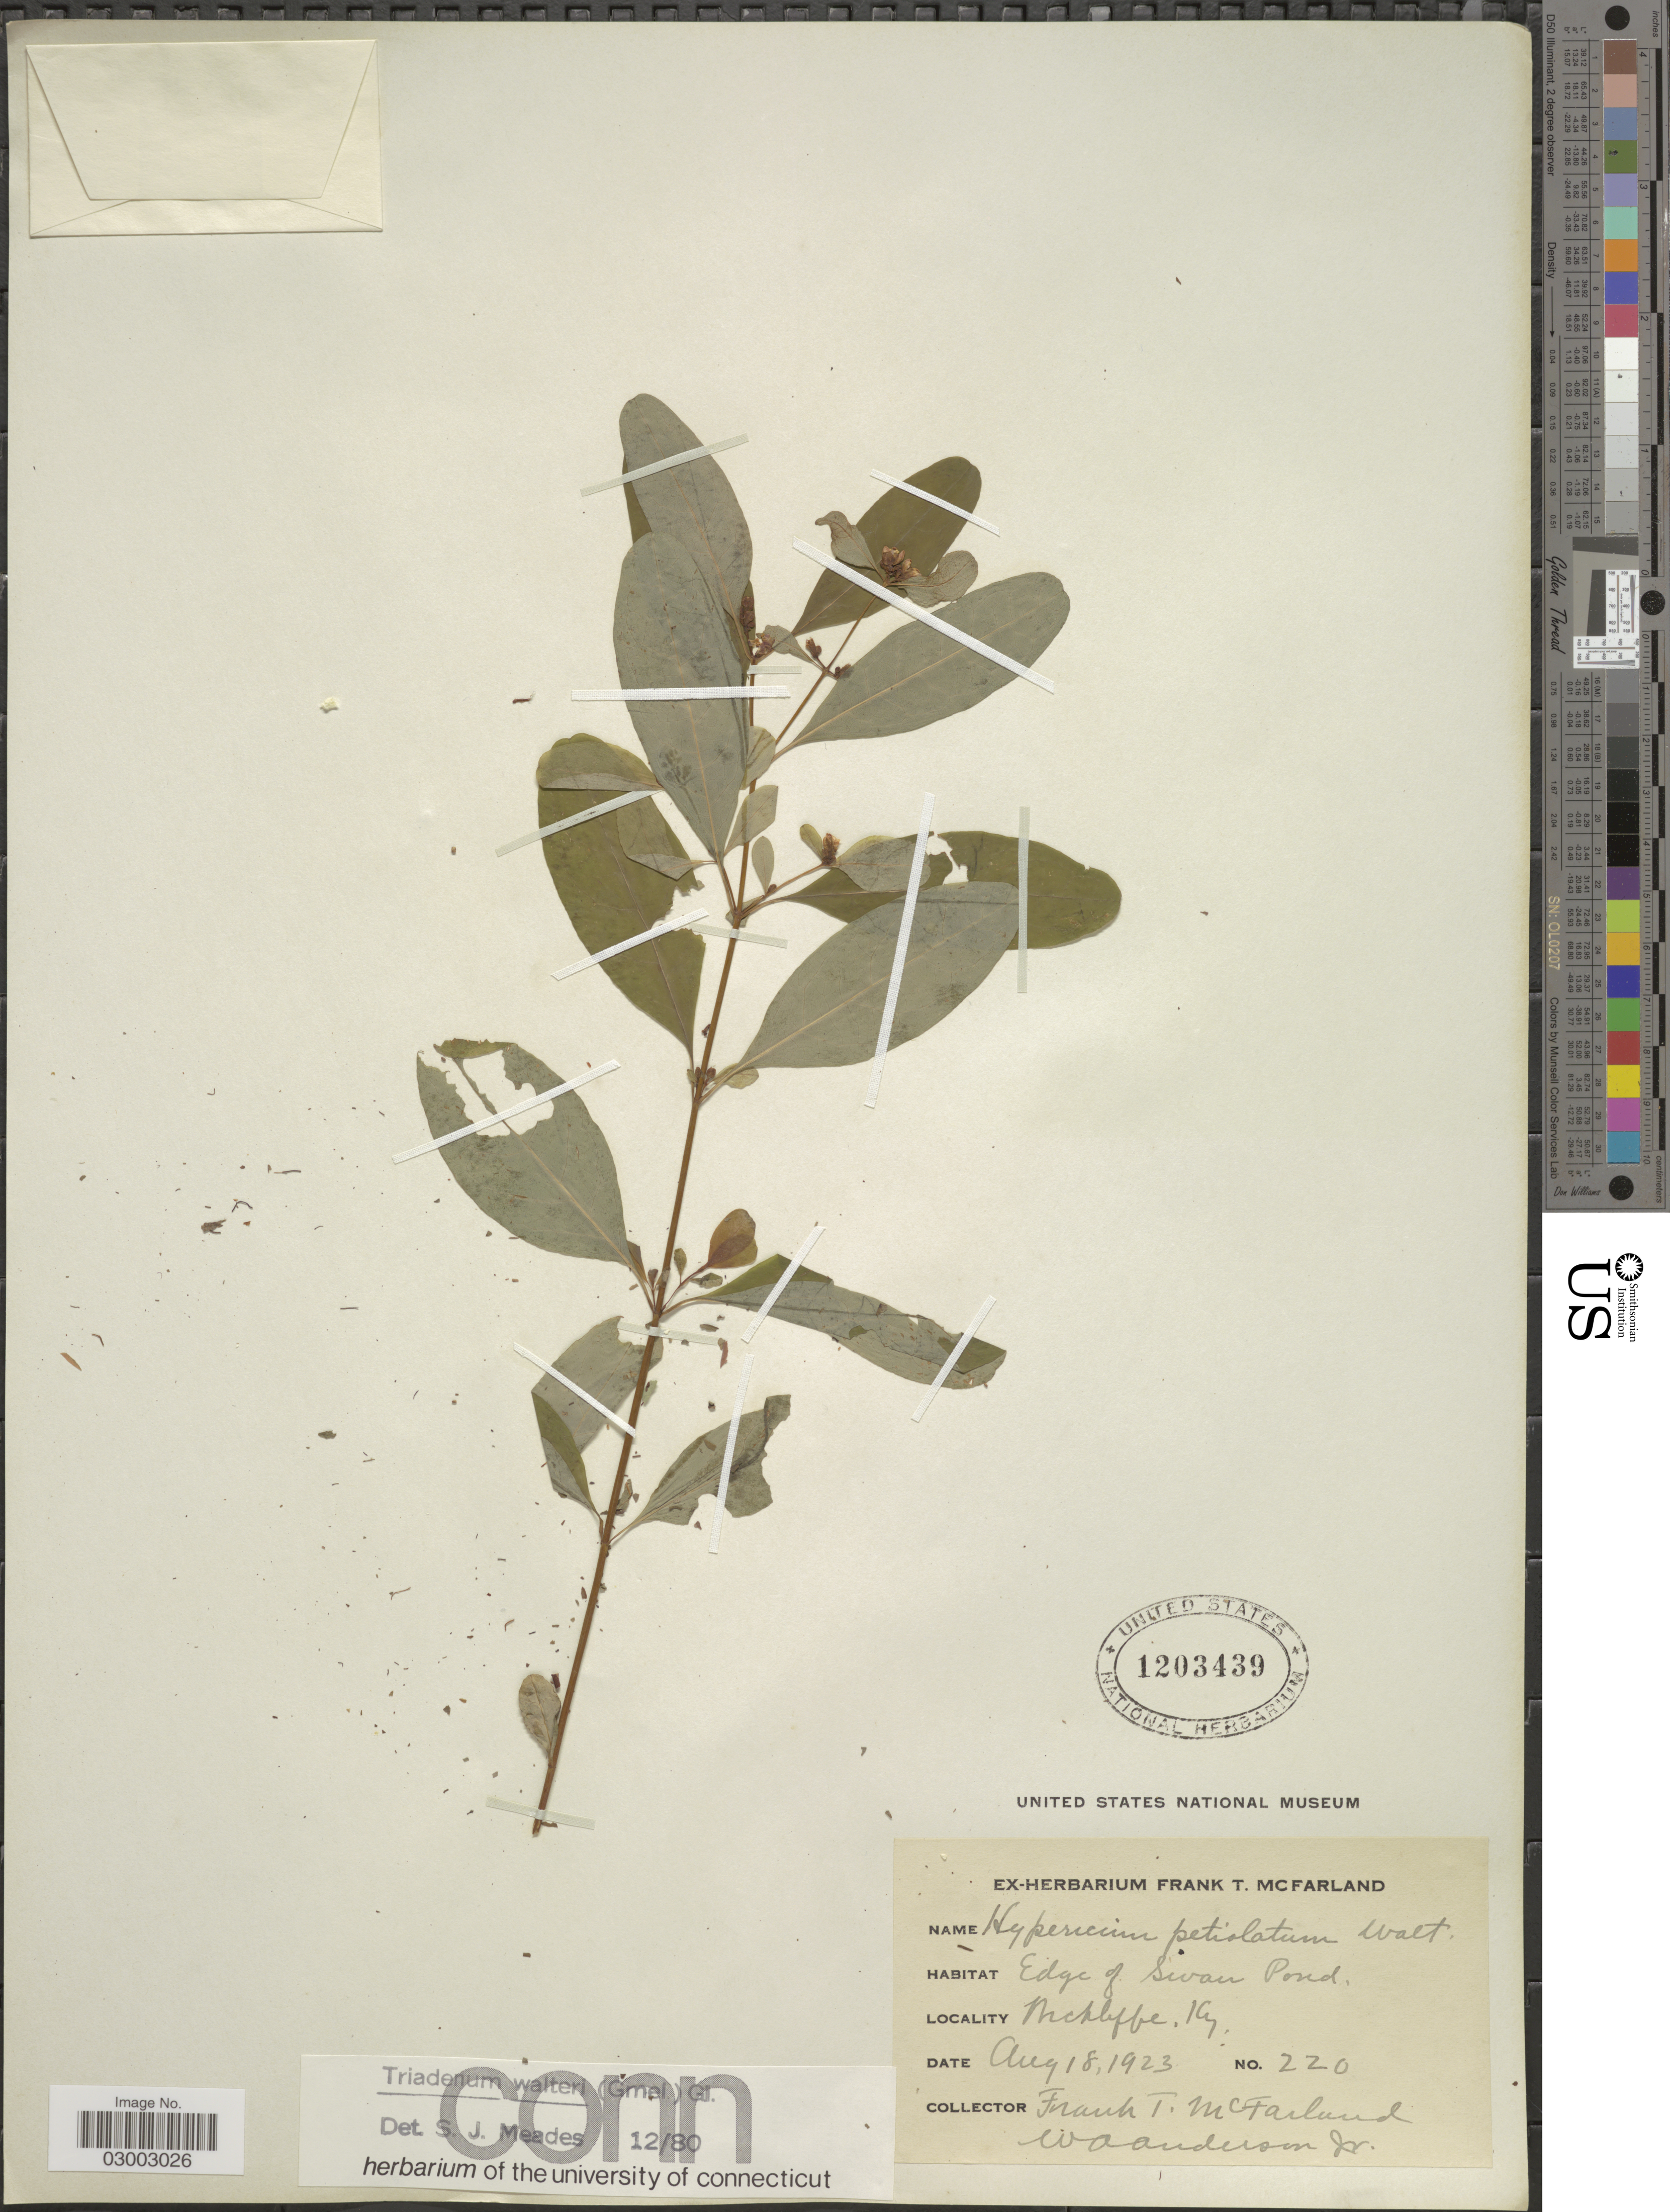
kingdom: Plantae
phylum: Tracheophyta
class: Magnoliopsida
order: Malpighiales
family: Hypericaceae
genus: Hypericum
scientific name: Hypericum walteri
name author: J.F. Gmel.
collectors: F. McFarland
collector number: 220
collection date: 1923-08-18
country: United States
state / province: Kentucky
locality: Edge of Swan Pond, Wickliffe.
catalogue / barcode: US 1203439